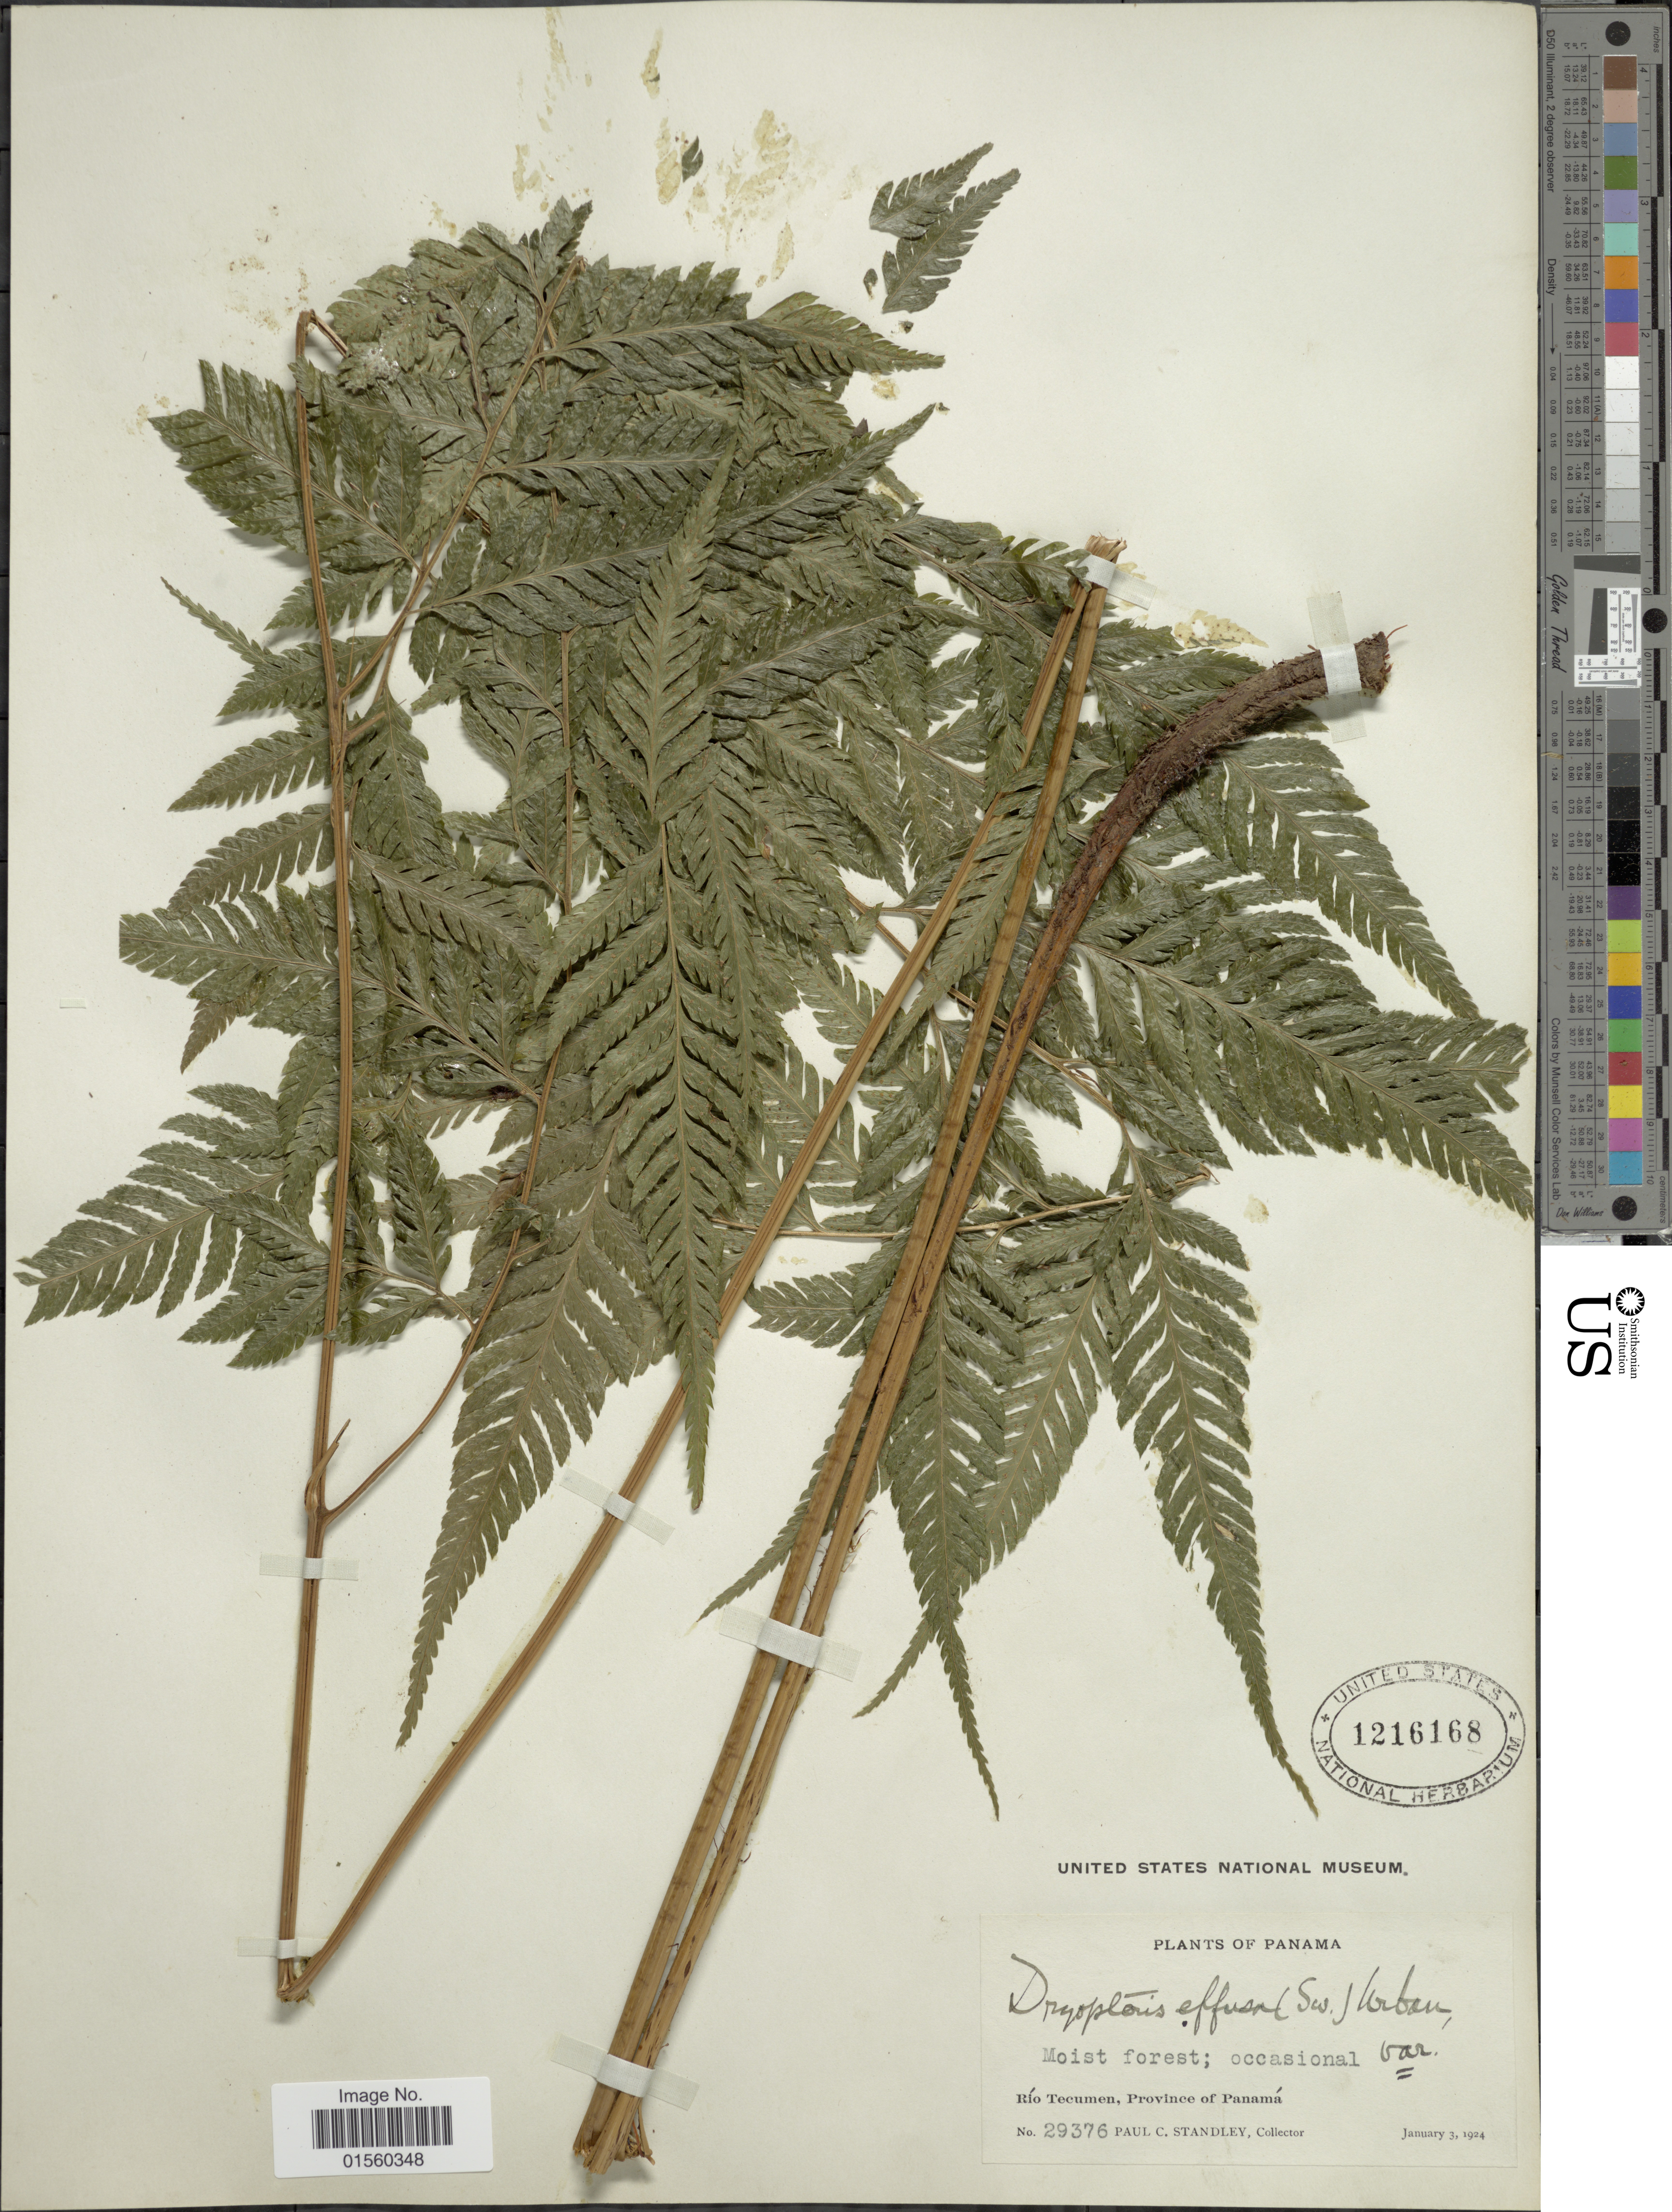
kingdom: Plantae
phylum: Tracheophyta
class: Polypodiopsida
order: Polypodiales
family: Dryopteridaceae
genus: Parapolystichum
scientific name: Parapolystichum effusum var. effusum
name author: (Sw.) Ching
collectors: P. C. Standley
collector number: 29376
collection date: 1924-01-03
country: Panama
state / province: Panamá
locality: Rio Tecumen, Province of Panama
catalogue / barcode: US 1216168